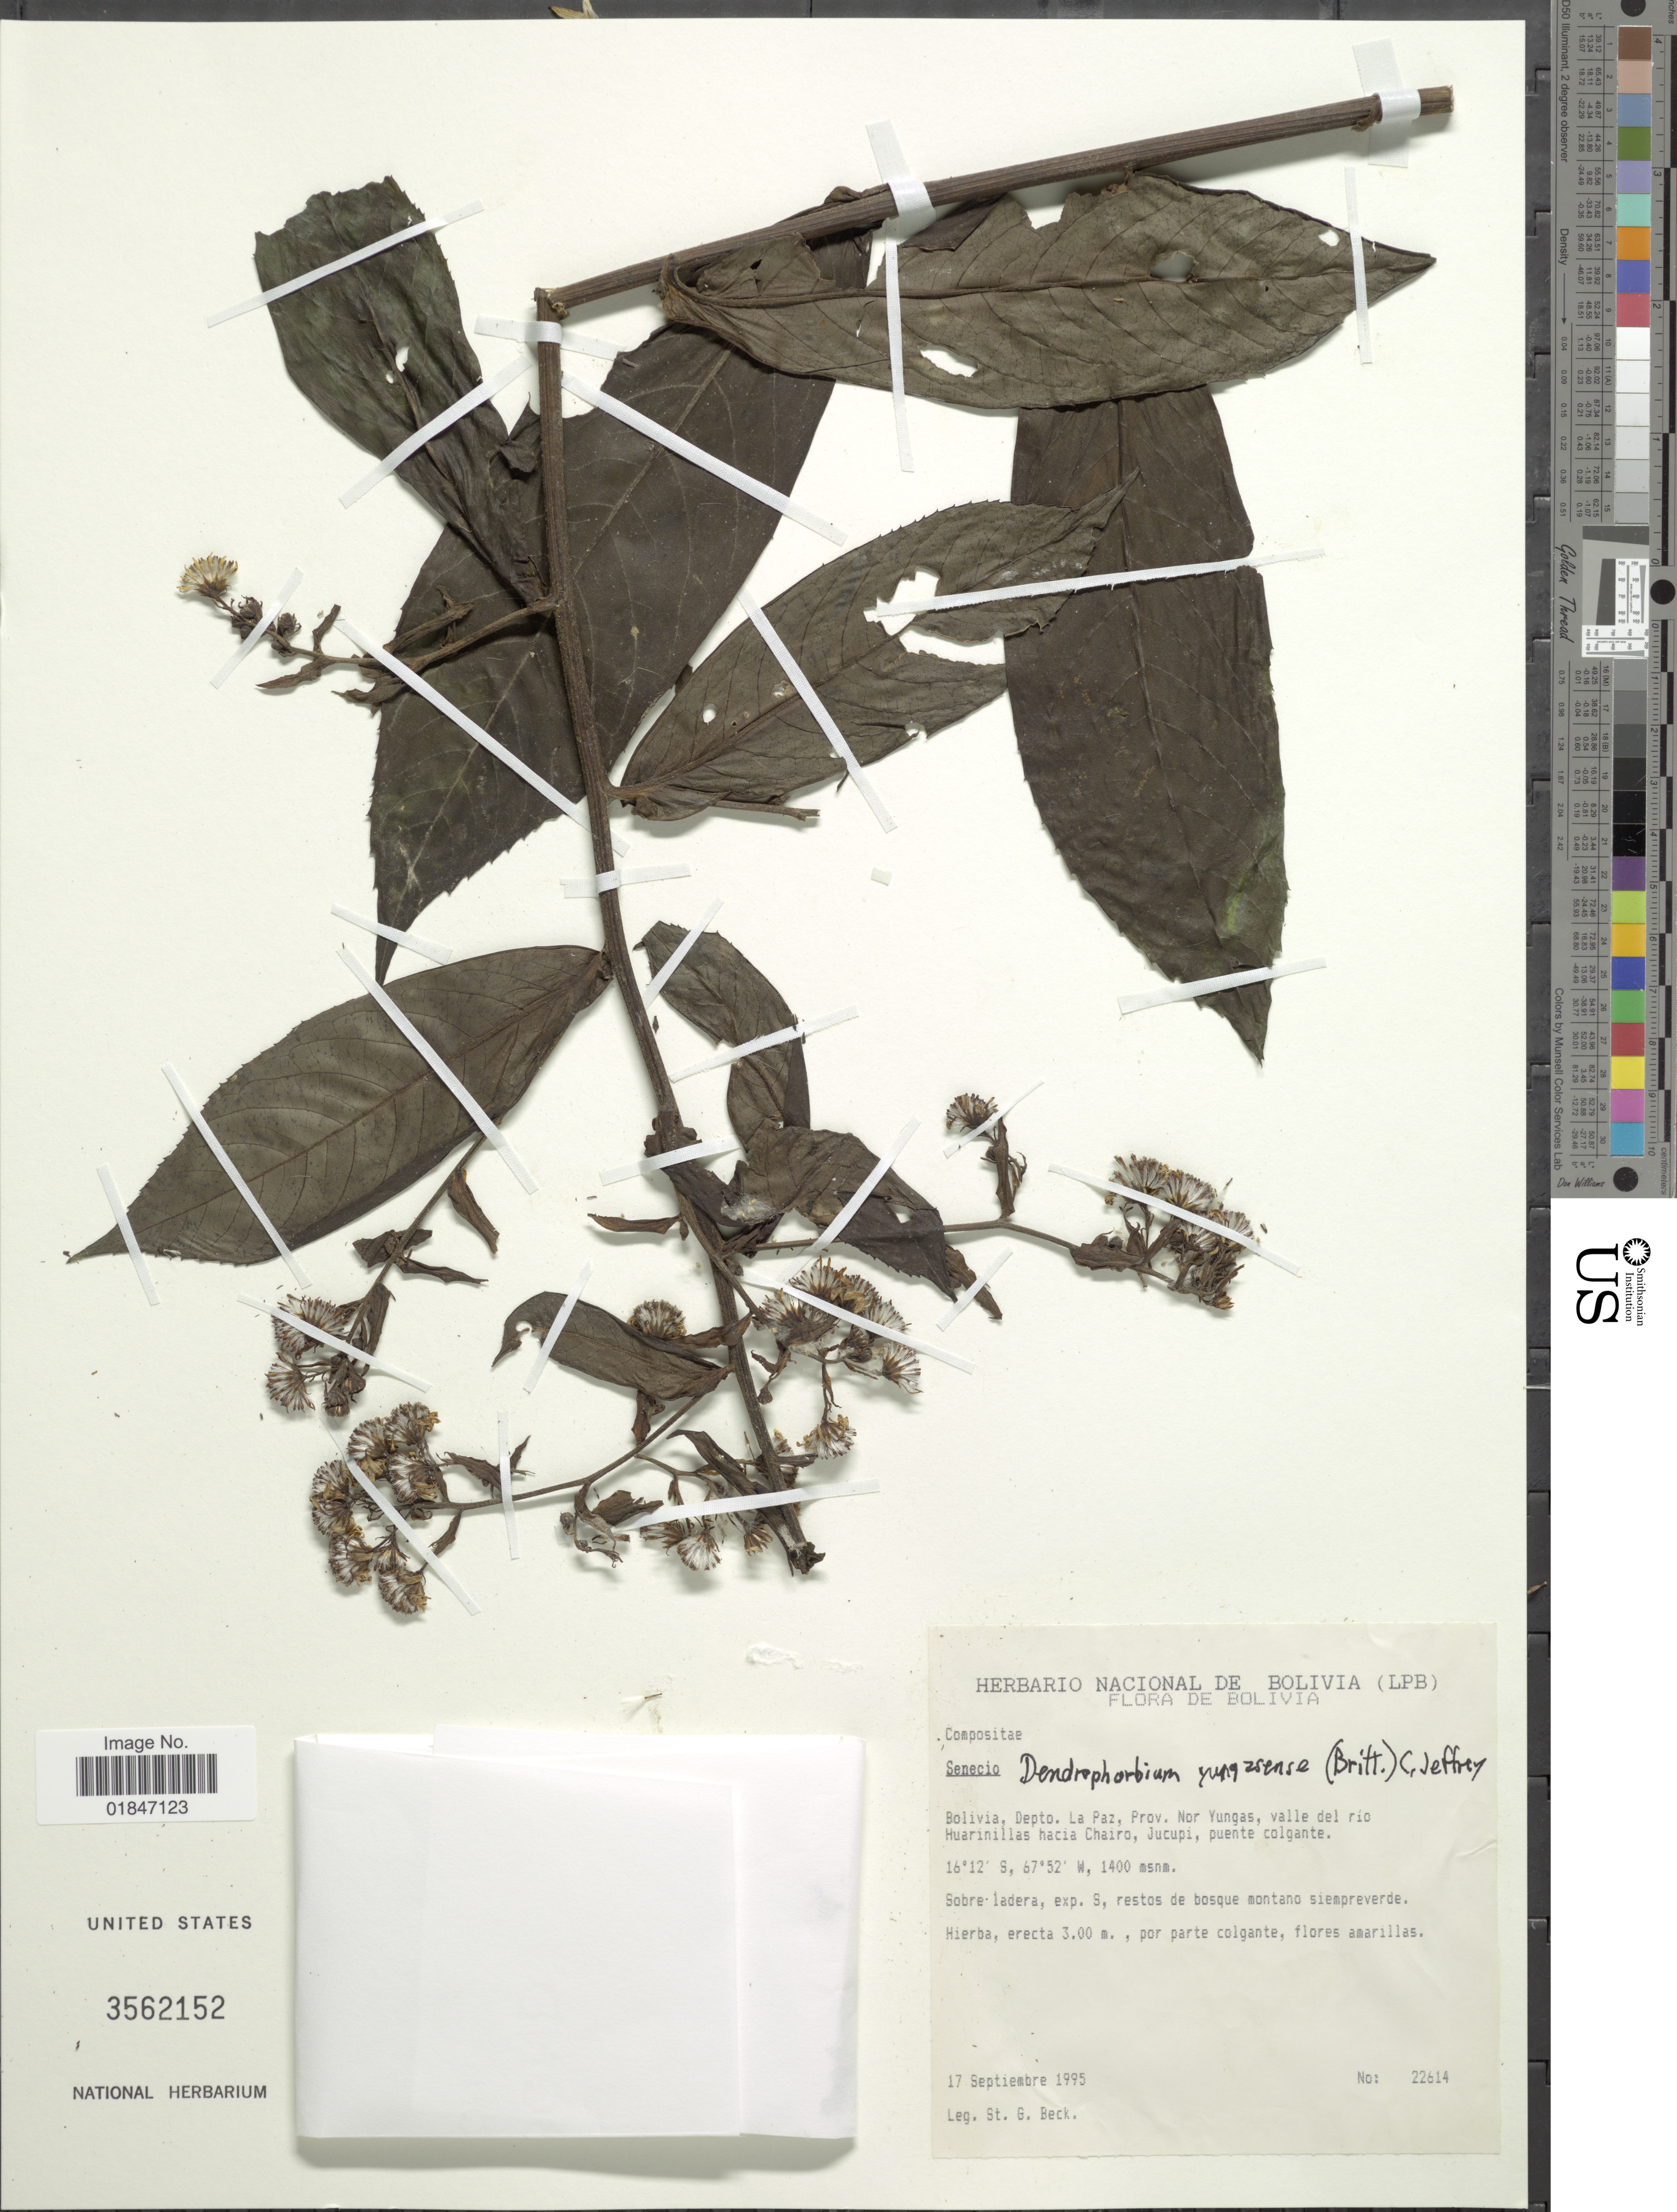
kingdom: Plantae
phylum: Tracheophyta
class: Magnoliopsida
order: Asterales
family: Asteraceae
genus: Dendrophorbium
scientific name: Dendrophorbium yungasense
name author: (Britton) C. Jeffrey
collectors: S. G. Beck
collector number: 22614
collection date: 1995-09-17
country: Bolivia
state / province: La Paz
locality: Bolivia. Depto. La Paz, Prov. Nor Yungas, valle del rio Huarinillas Chairo, Jucupi, puente colgante.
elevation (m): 1400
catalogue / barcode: US 3562152